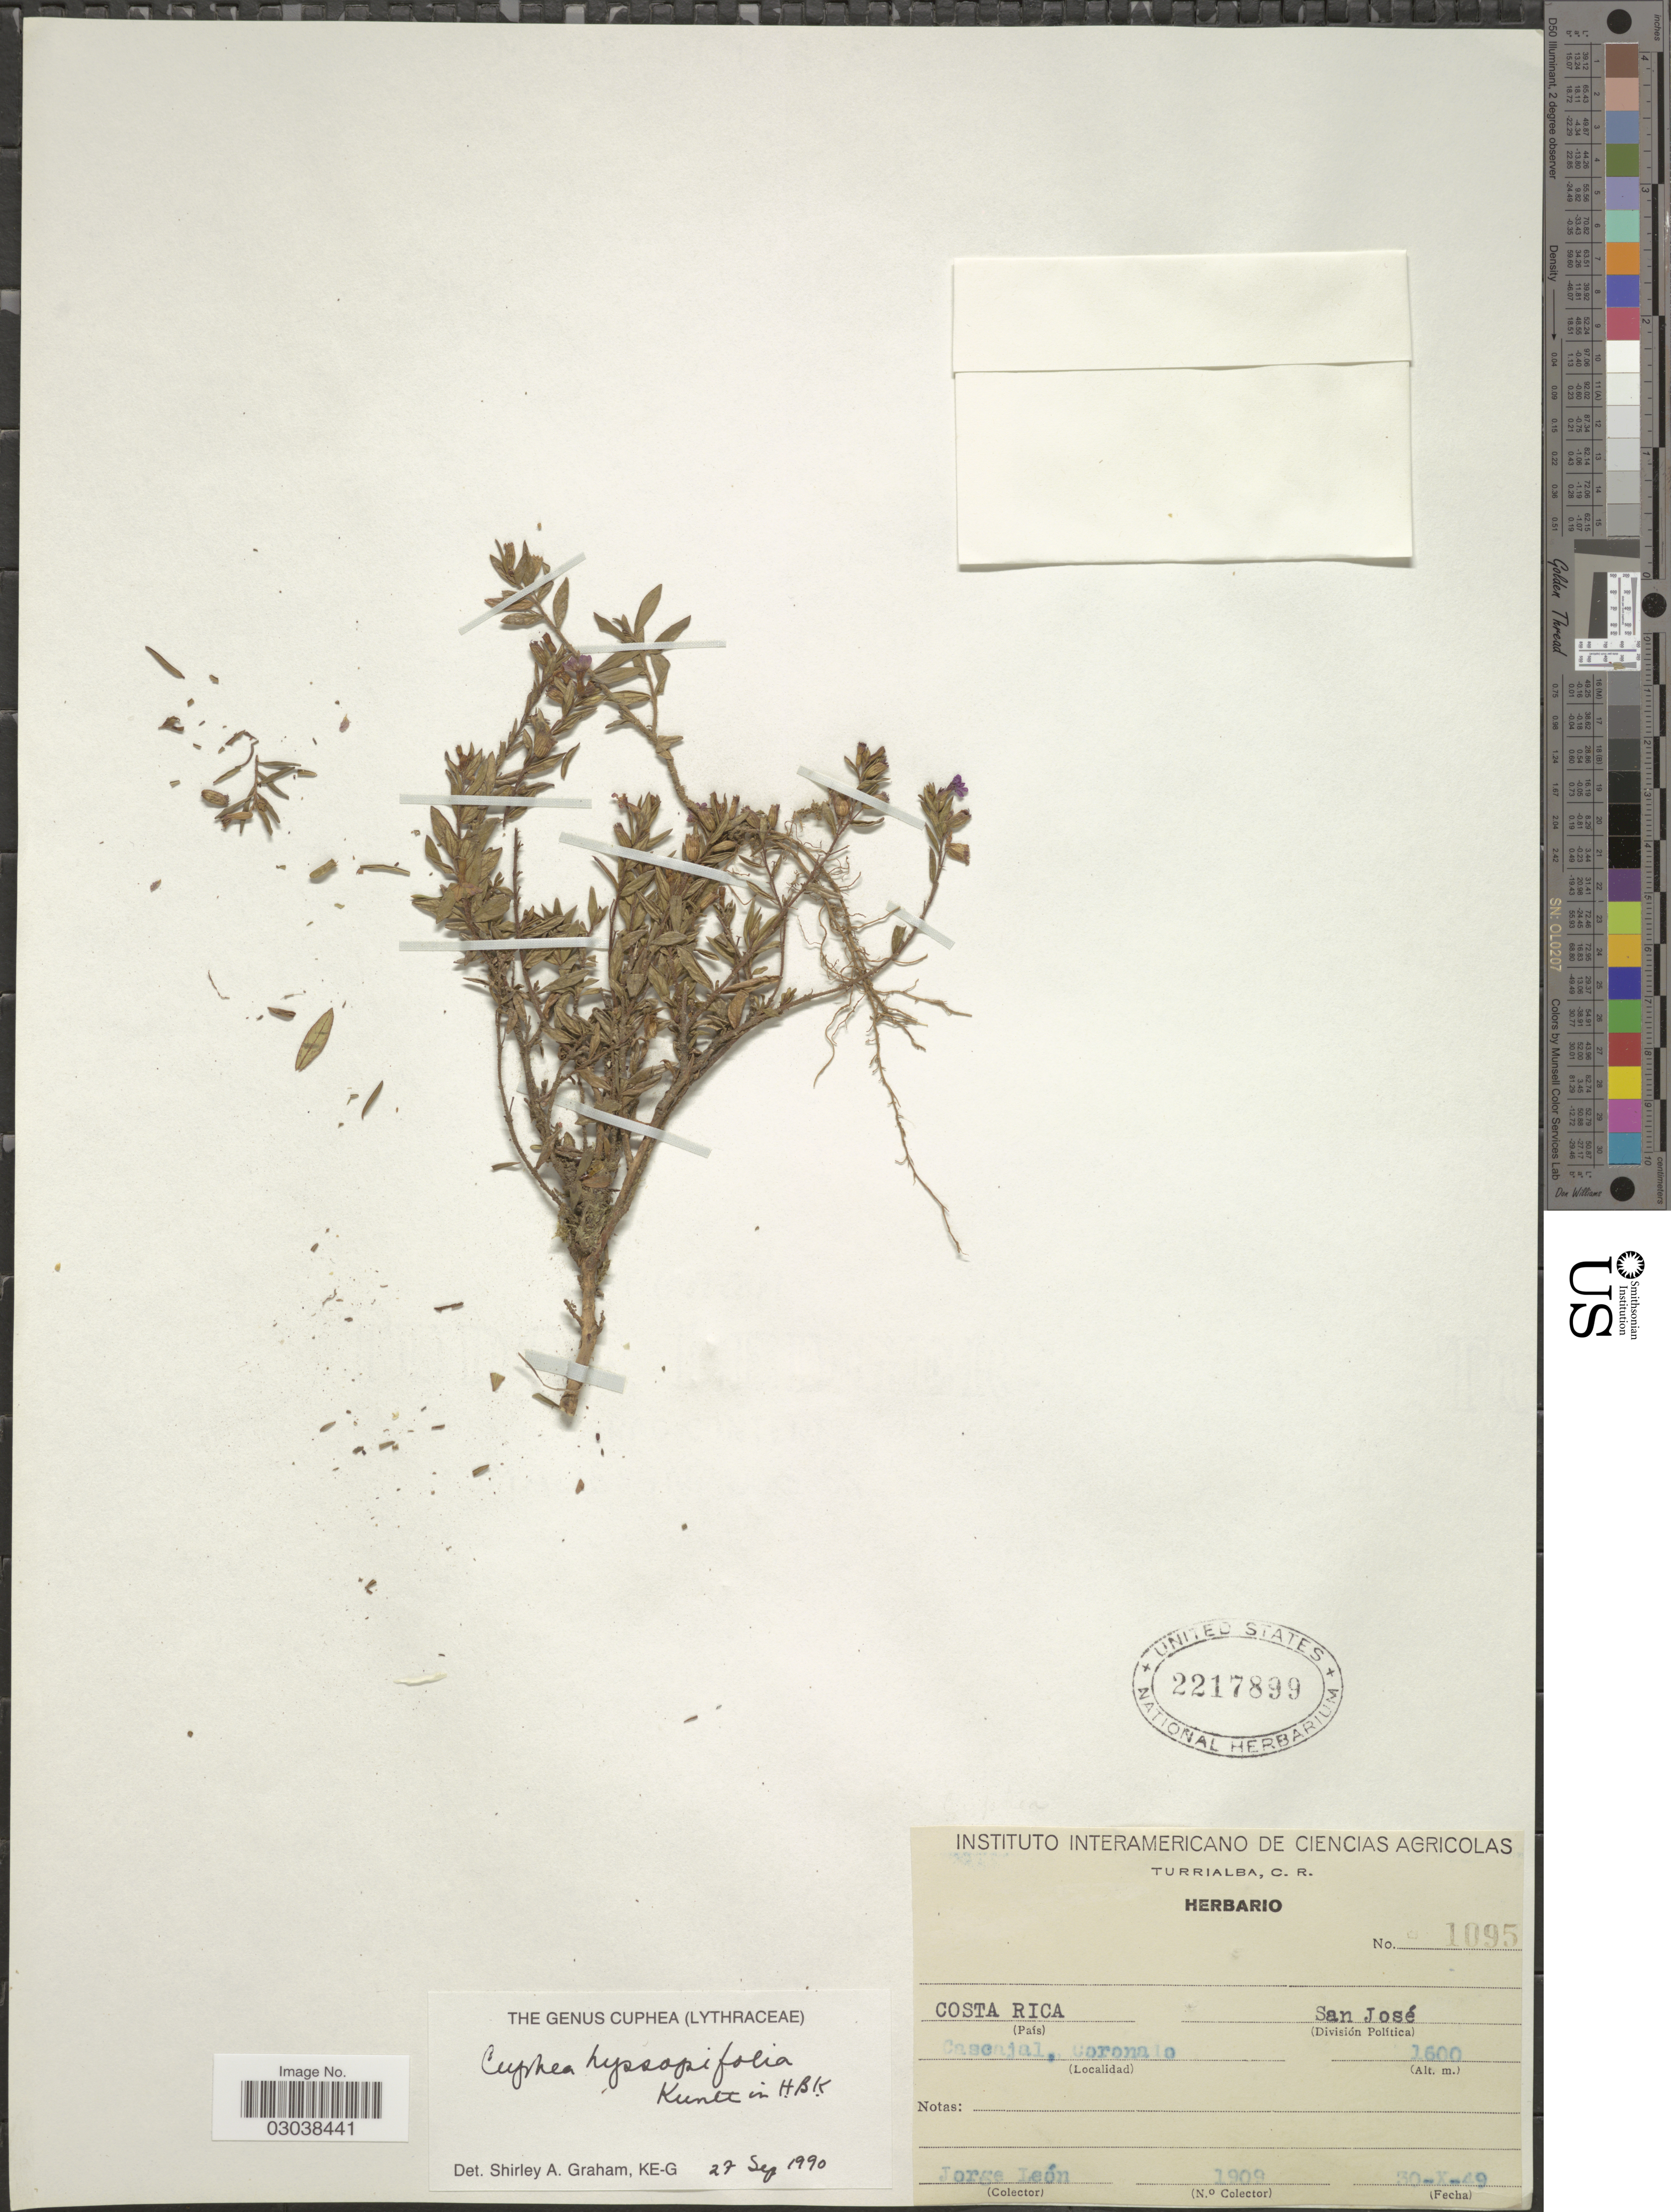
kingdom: Plantae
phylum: Tracheophyta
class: Magnoliopsida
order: Myrtales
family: Lythraceae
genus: Cuphea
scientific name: Cuphea hyssopifolia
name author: Kunth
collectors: J. León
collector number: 1909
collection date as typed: Transcribed d/m/y: 30/10/49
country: Costa Rica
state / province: San José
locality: Cascajal, Coronalo.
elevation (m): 1600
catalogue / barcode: US 2217899